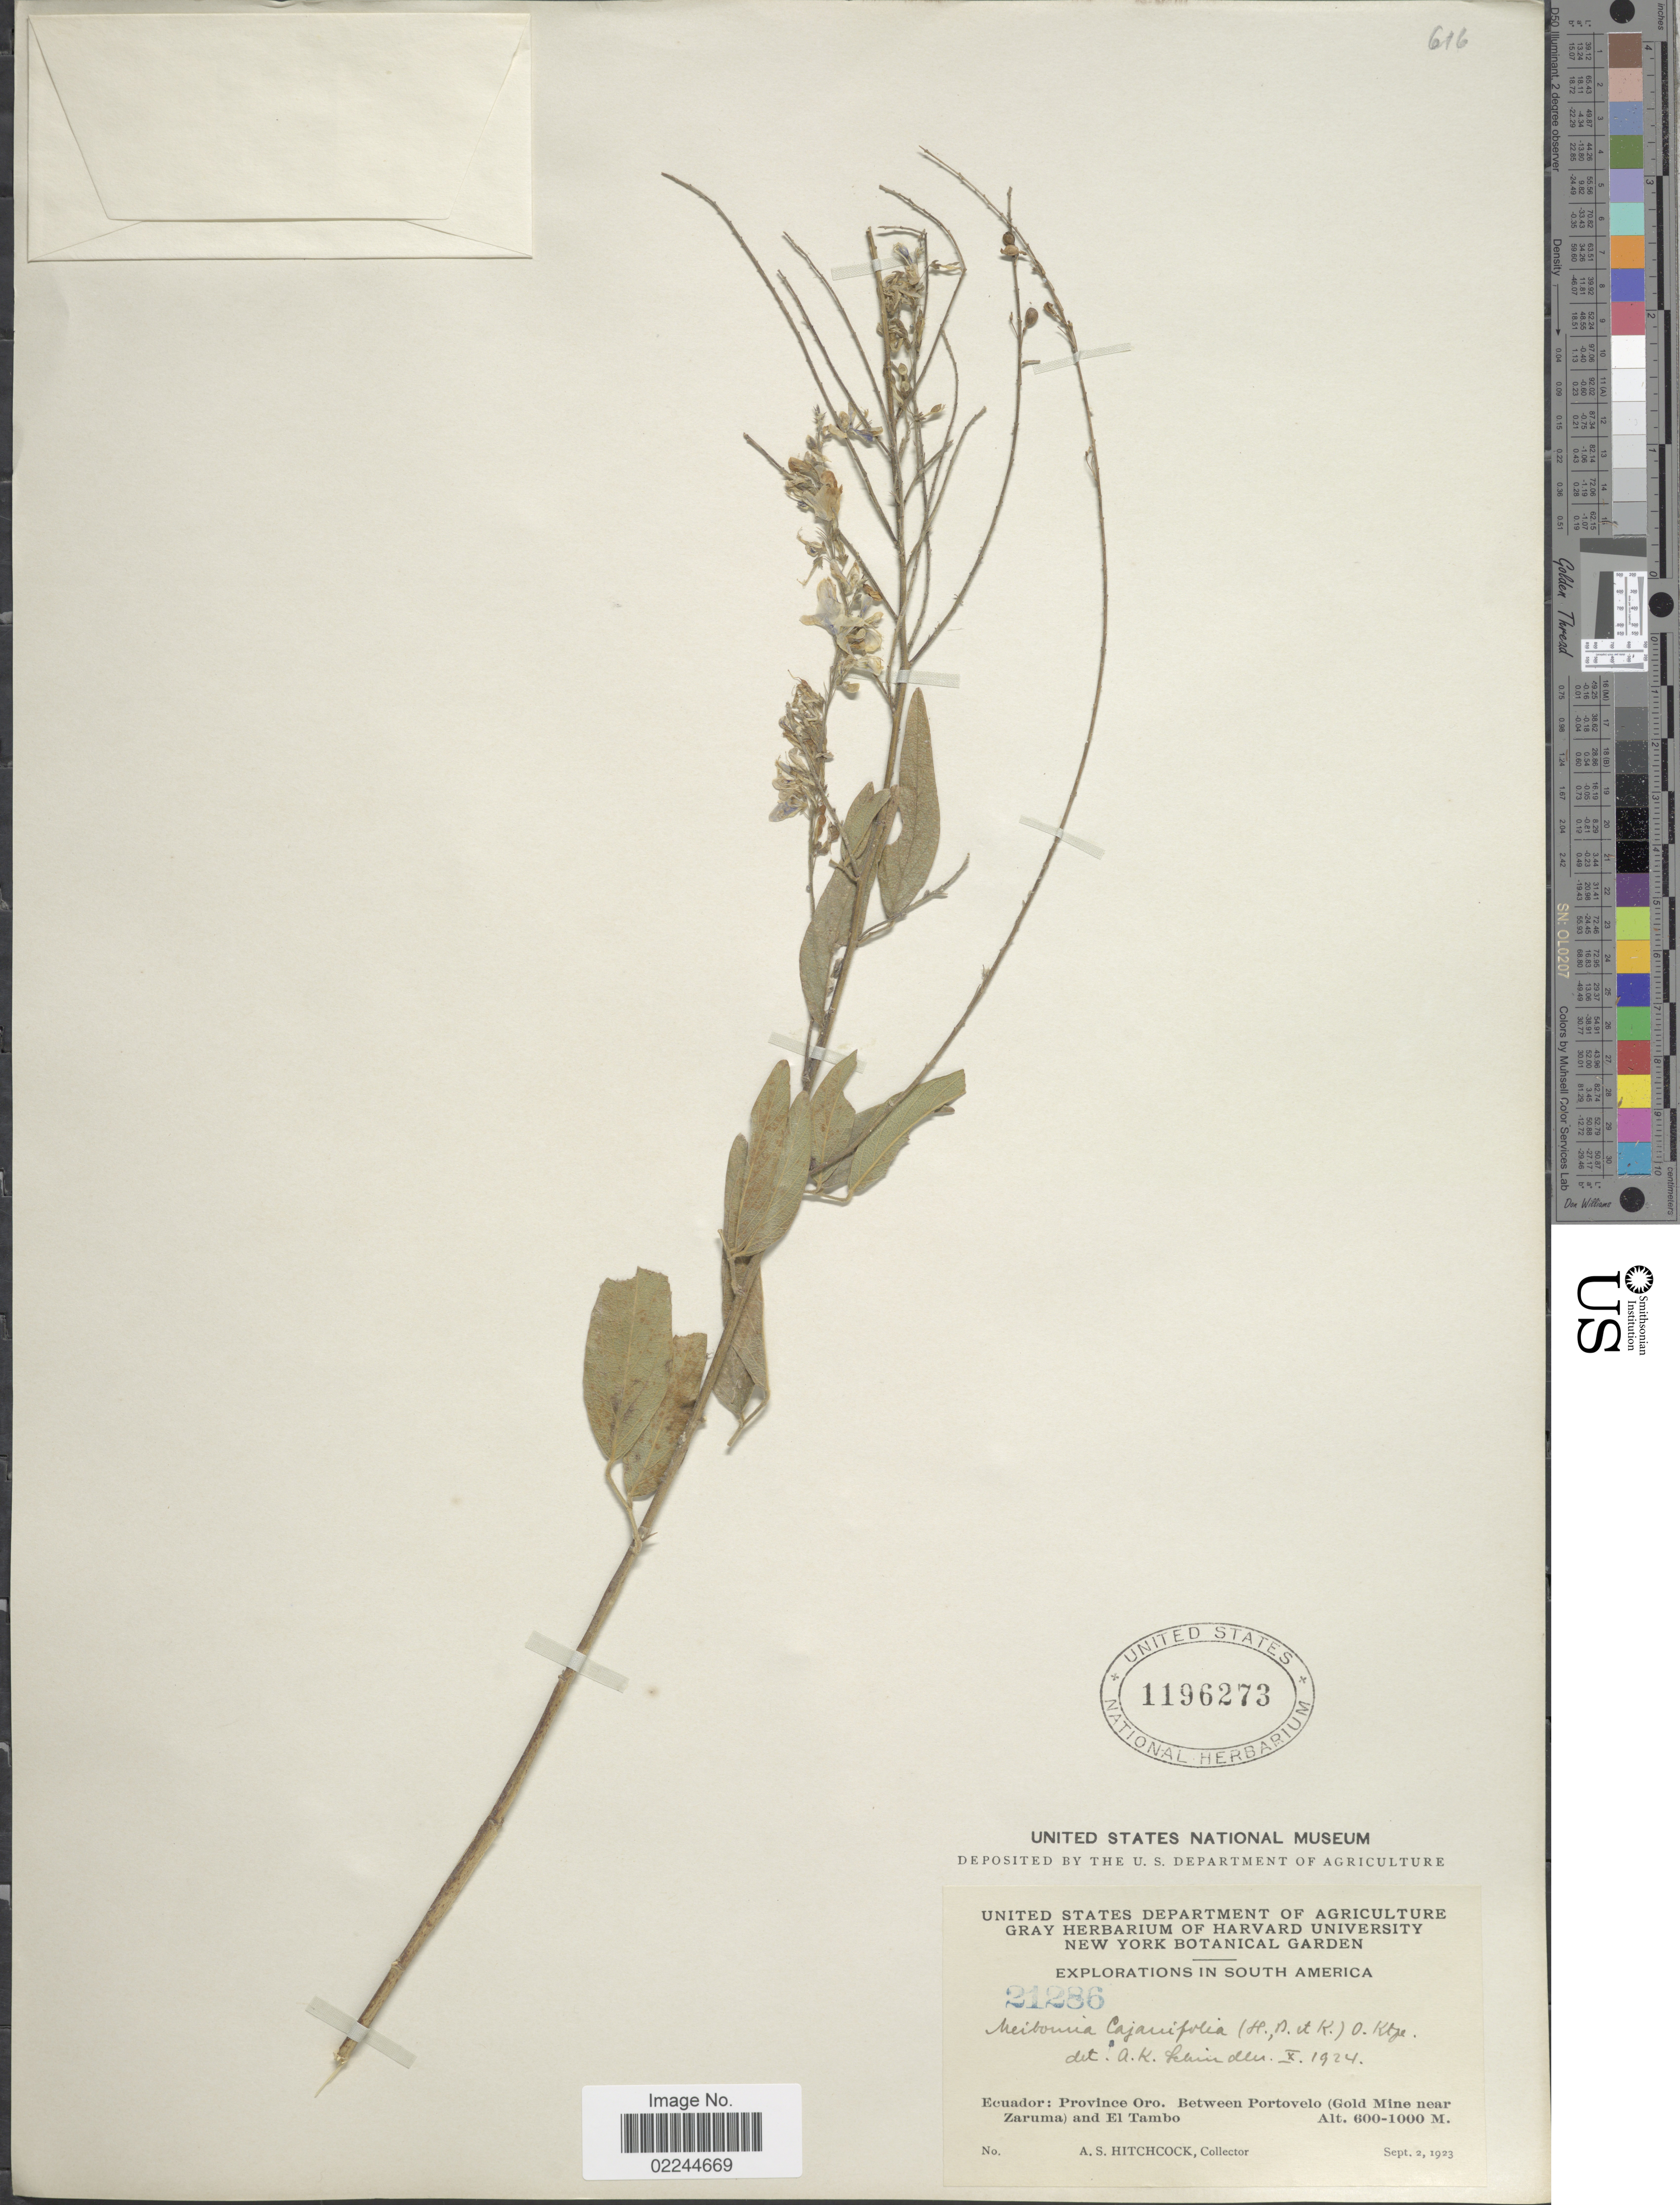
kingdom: Plantae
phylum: Tracheophyta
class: Magnoliopsida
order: Fabales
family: Fabaceae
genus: Desmodium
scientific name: Desmodium cajanifolium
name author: (Kunth) DC.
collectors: A. S. Hitchcock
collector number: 21286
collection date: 1923-09-02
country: Ecuador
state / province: El Oro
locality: Province Oro. Between Portovelo (Gold Mine near Zaruma) and El Tambo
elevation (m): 600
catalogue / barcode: US 1196273